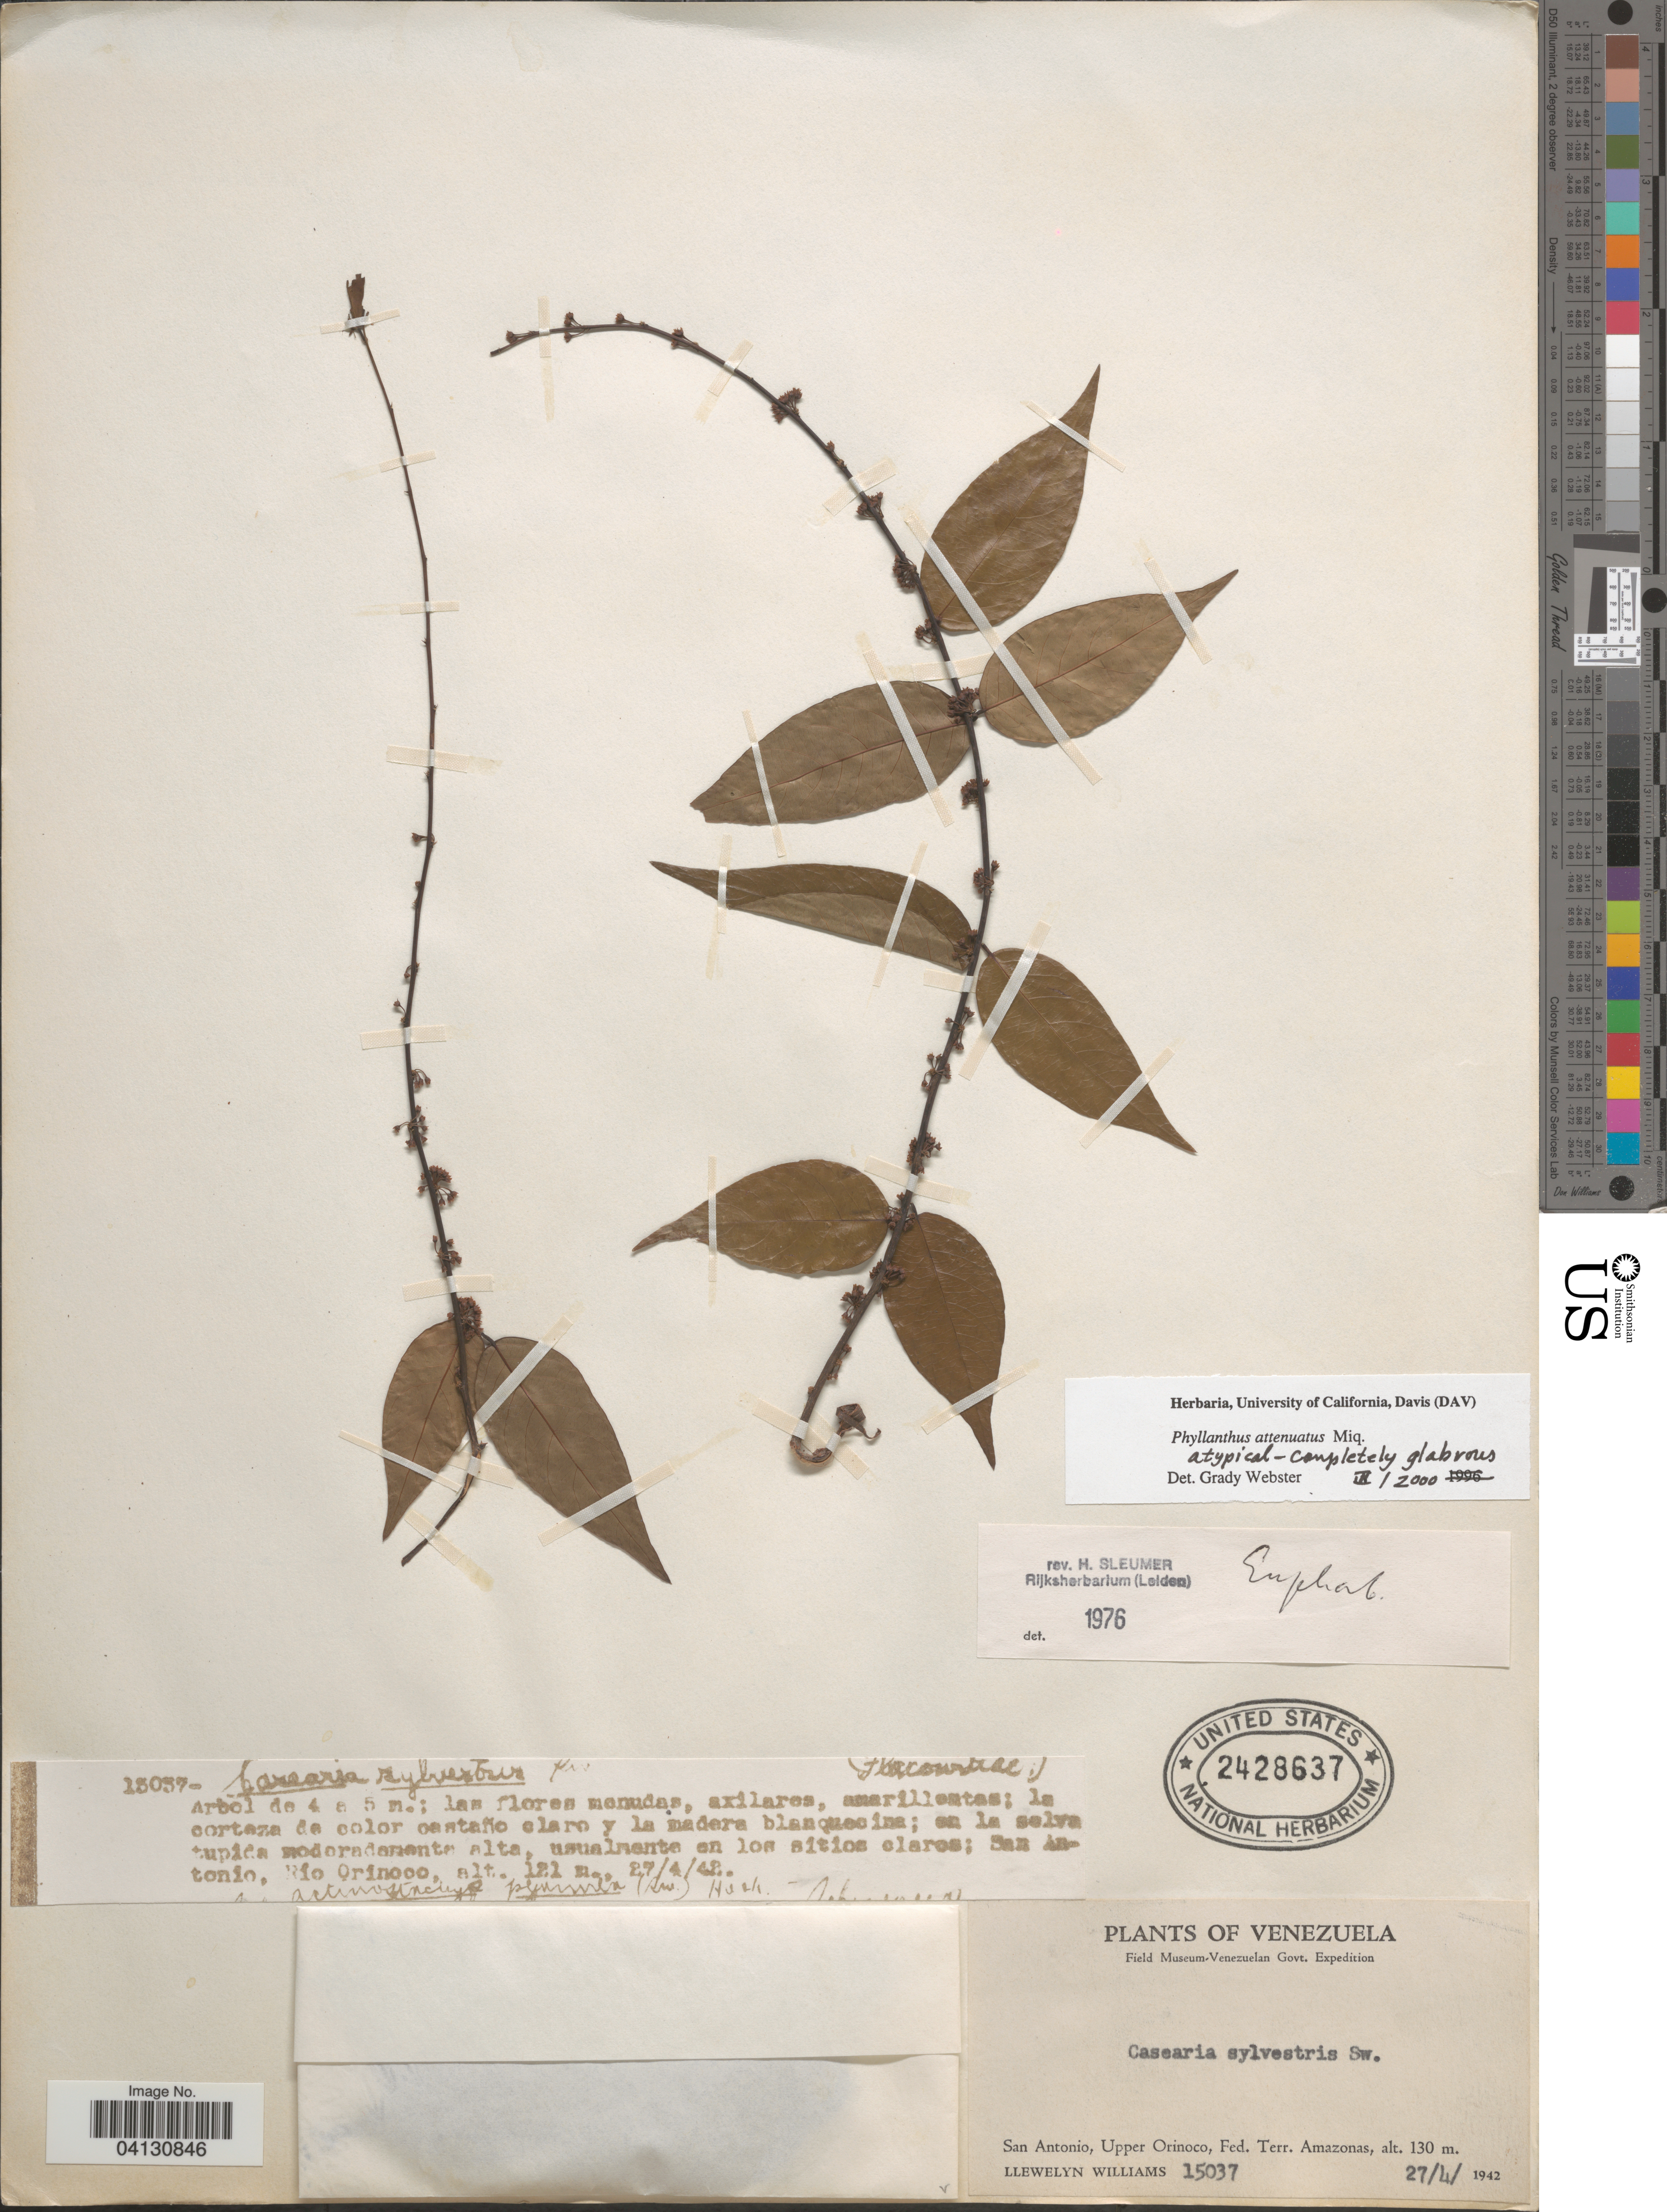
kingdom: Plantae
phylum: Tracheophyta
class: Magnoliopsida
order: Malpighiales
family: Phyllanthaceae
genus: Phyllanthus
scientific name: Phyllanthus attenuatus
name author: Miq.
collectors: Ll. Williams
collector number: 15037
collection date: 1942-04-27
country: Venezuela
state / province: Amazonas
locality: Field Museum-Venezuelan Govt. Expedition. San Antonio, Upper Orinoco, Fed. Terr. Amazonas.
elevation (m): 130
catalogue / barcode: US 2428637